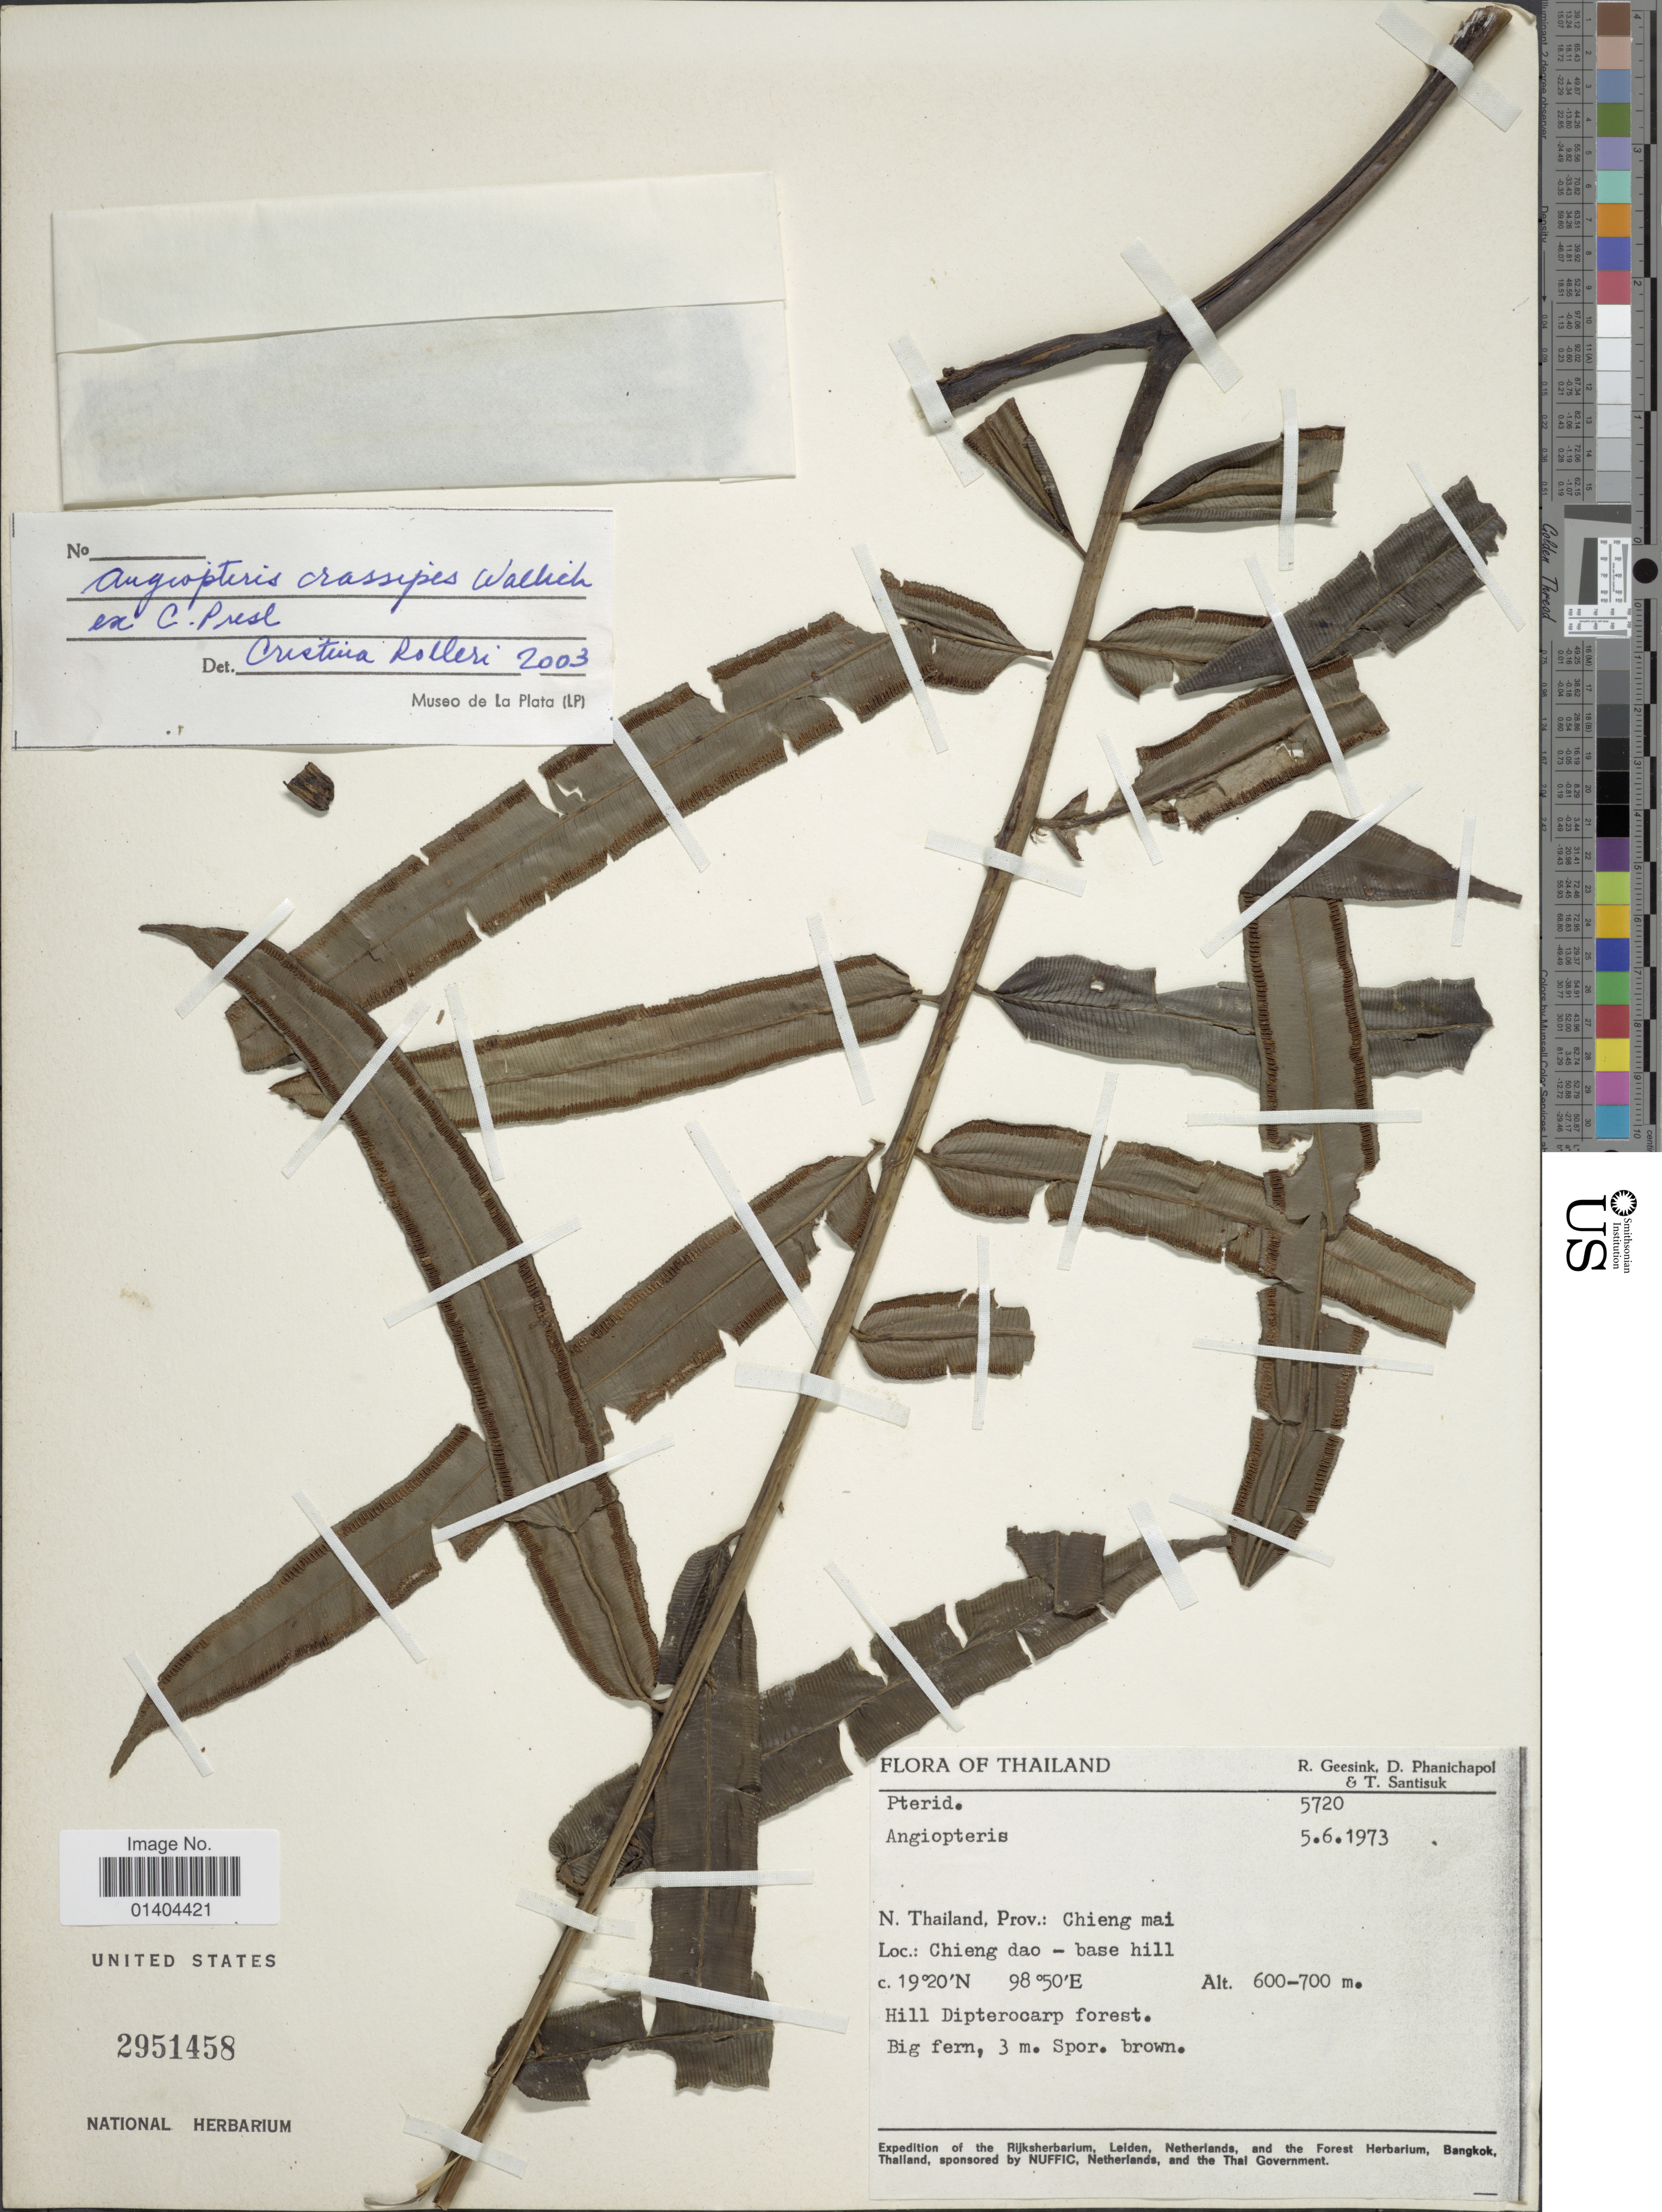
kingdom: Plantae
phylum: Tracheophyta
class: Polypodiopsida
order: Marattiales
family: Marattiaceae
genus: Angiopteris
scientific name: Angiopteris crassipes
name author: Wall. ex C. Presl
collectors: R. Geesink, D. Phanichapol & T. Santisuk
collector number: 5720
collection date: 1973-06-05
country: Thailand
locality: N. Thailand: Chieng mai, Chieng dao [interpreted]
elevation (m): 600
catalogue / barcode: US 2951458